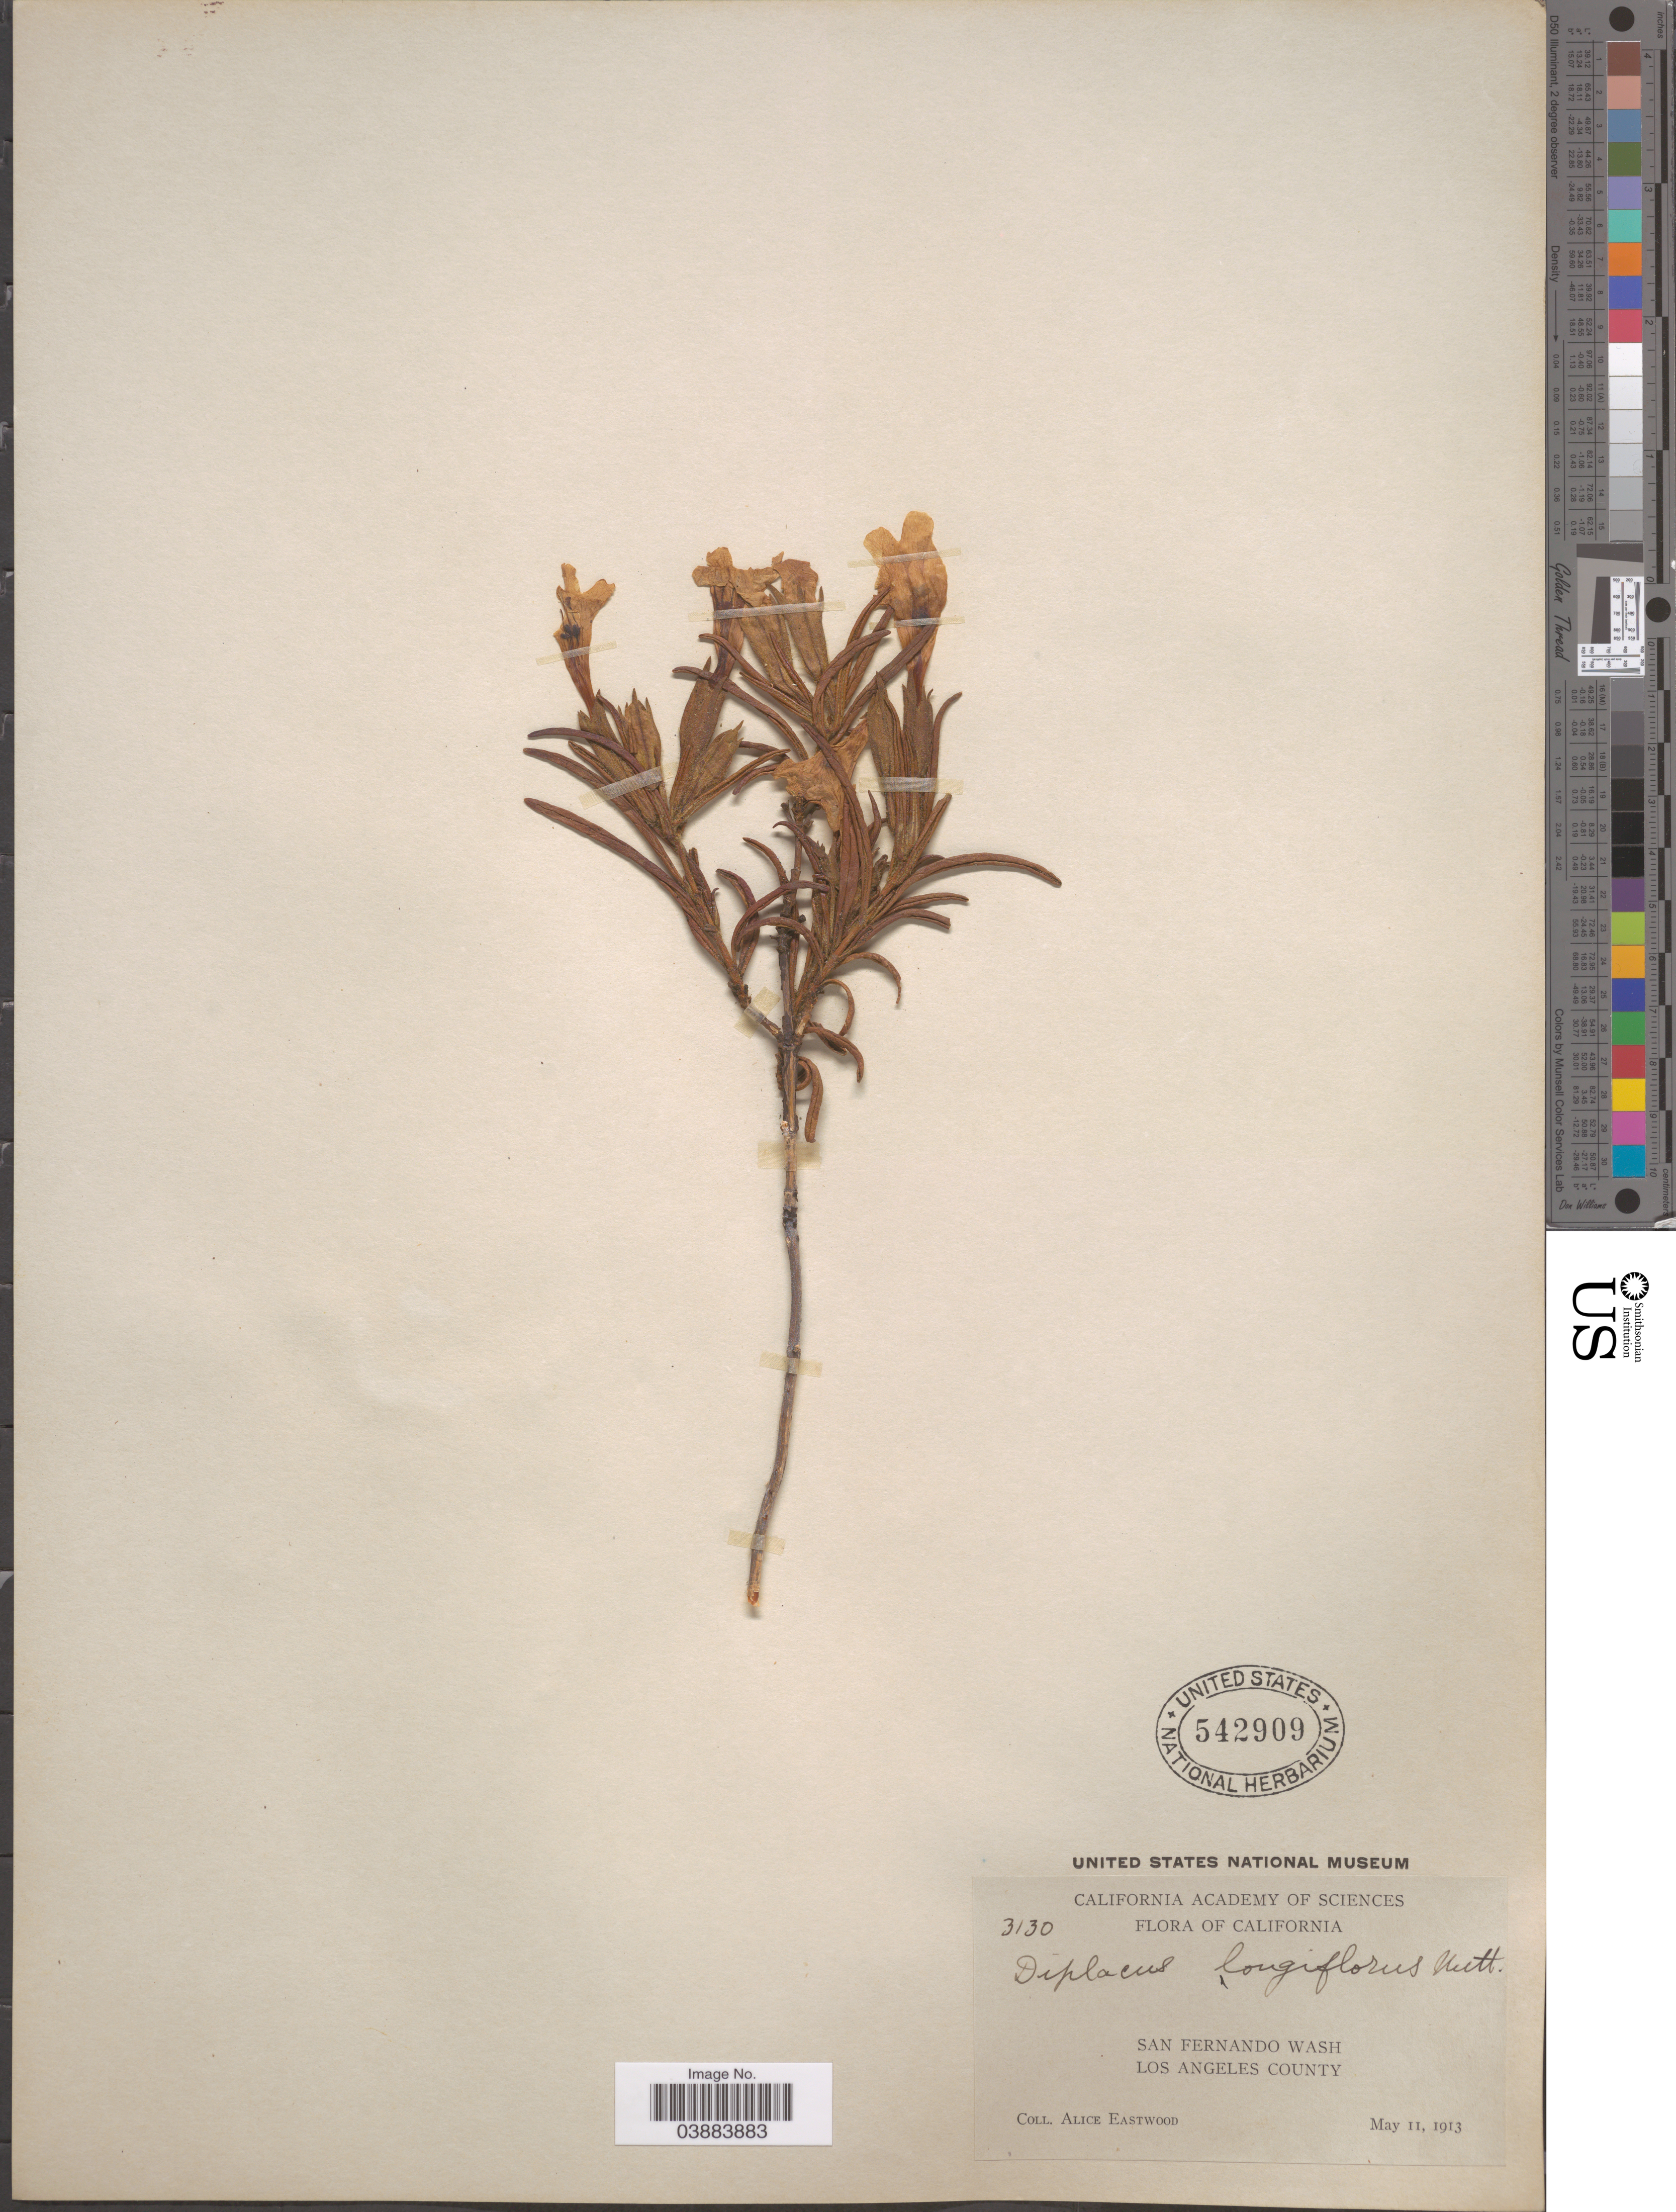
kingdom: Plantae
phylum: Tracheophyta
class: Magnoliopsida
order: Lamiales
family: Phrymaceae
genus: Diplacus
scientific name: Diplacus longiflorus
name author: Nutt.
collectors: A. Eastwood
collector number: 3130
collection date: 1913-05-11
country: United States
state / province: California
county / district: Los Angeles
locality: San Fernando Wash. Los Angeles County.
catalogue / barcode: US 542909